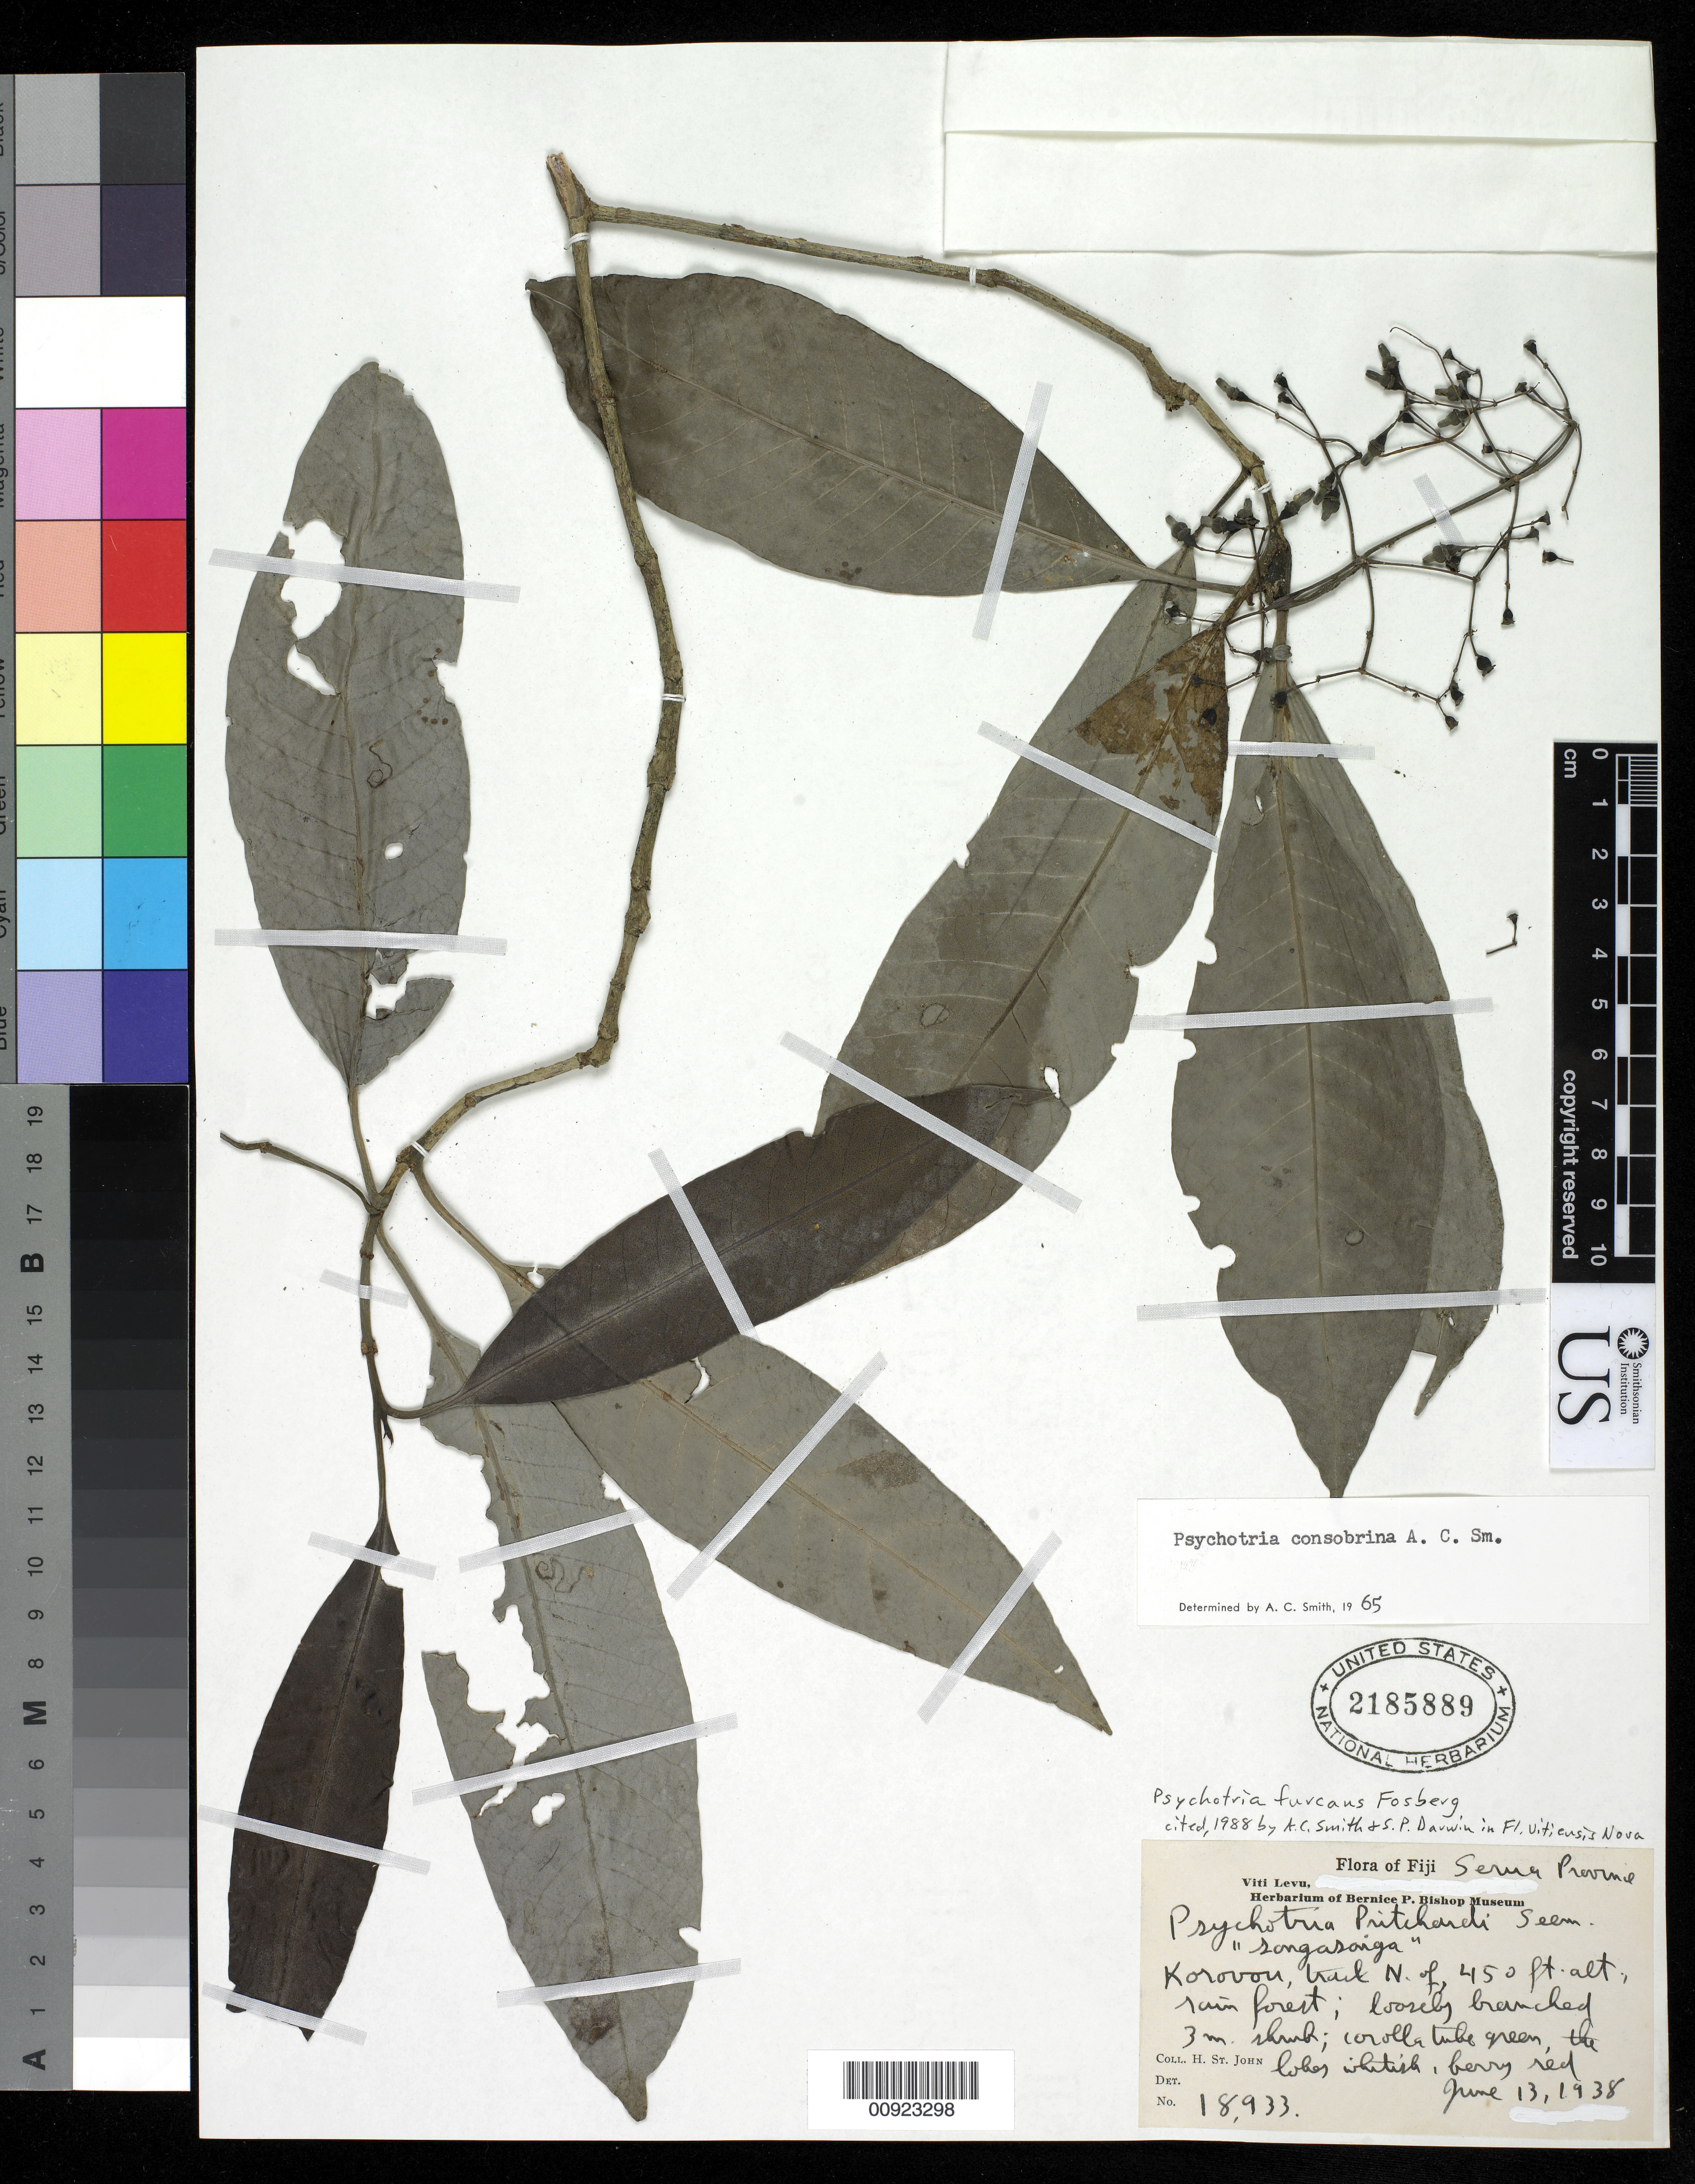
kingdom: Plantae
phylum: Tracheophyta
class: Magnoliopsida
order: Gentianales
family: Rubiaceae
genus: Psychotria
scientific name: Psychotria furcans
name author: Fosberg in A.C. Sm.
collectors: H. St. John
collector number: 18933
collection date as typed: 13 Jun 1938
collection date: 1938-06-13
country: Fiji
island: Viti Levu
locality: Serua Province, Korovou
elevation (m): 137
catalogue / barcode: US 2185889